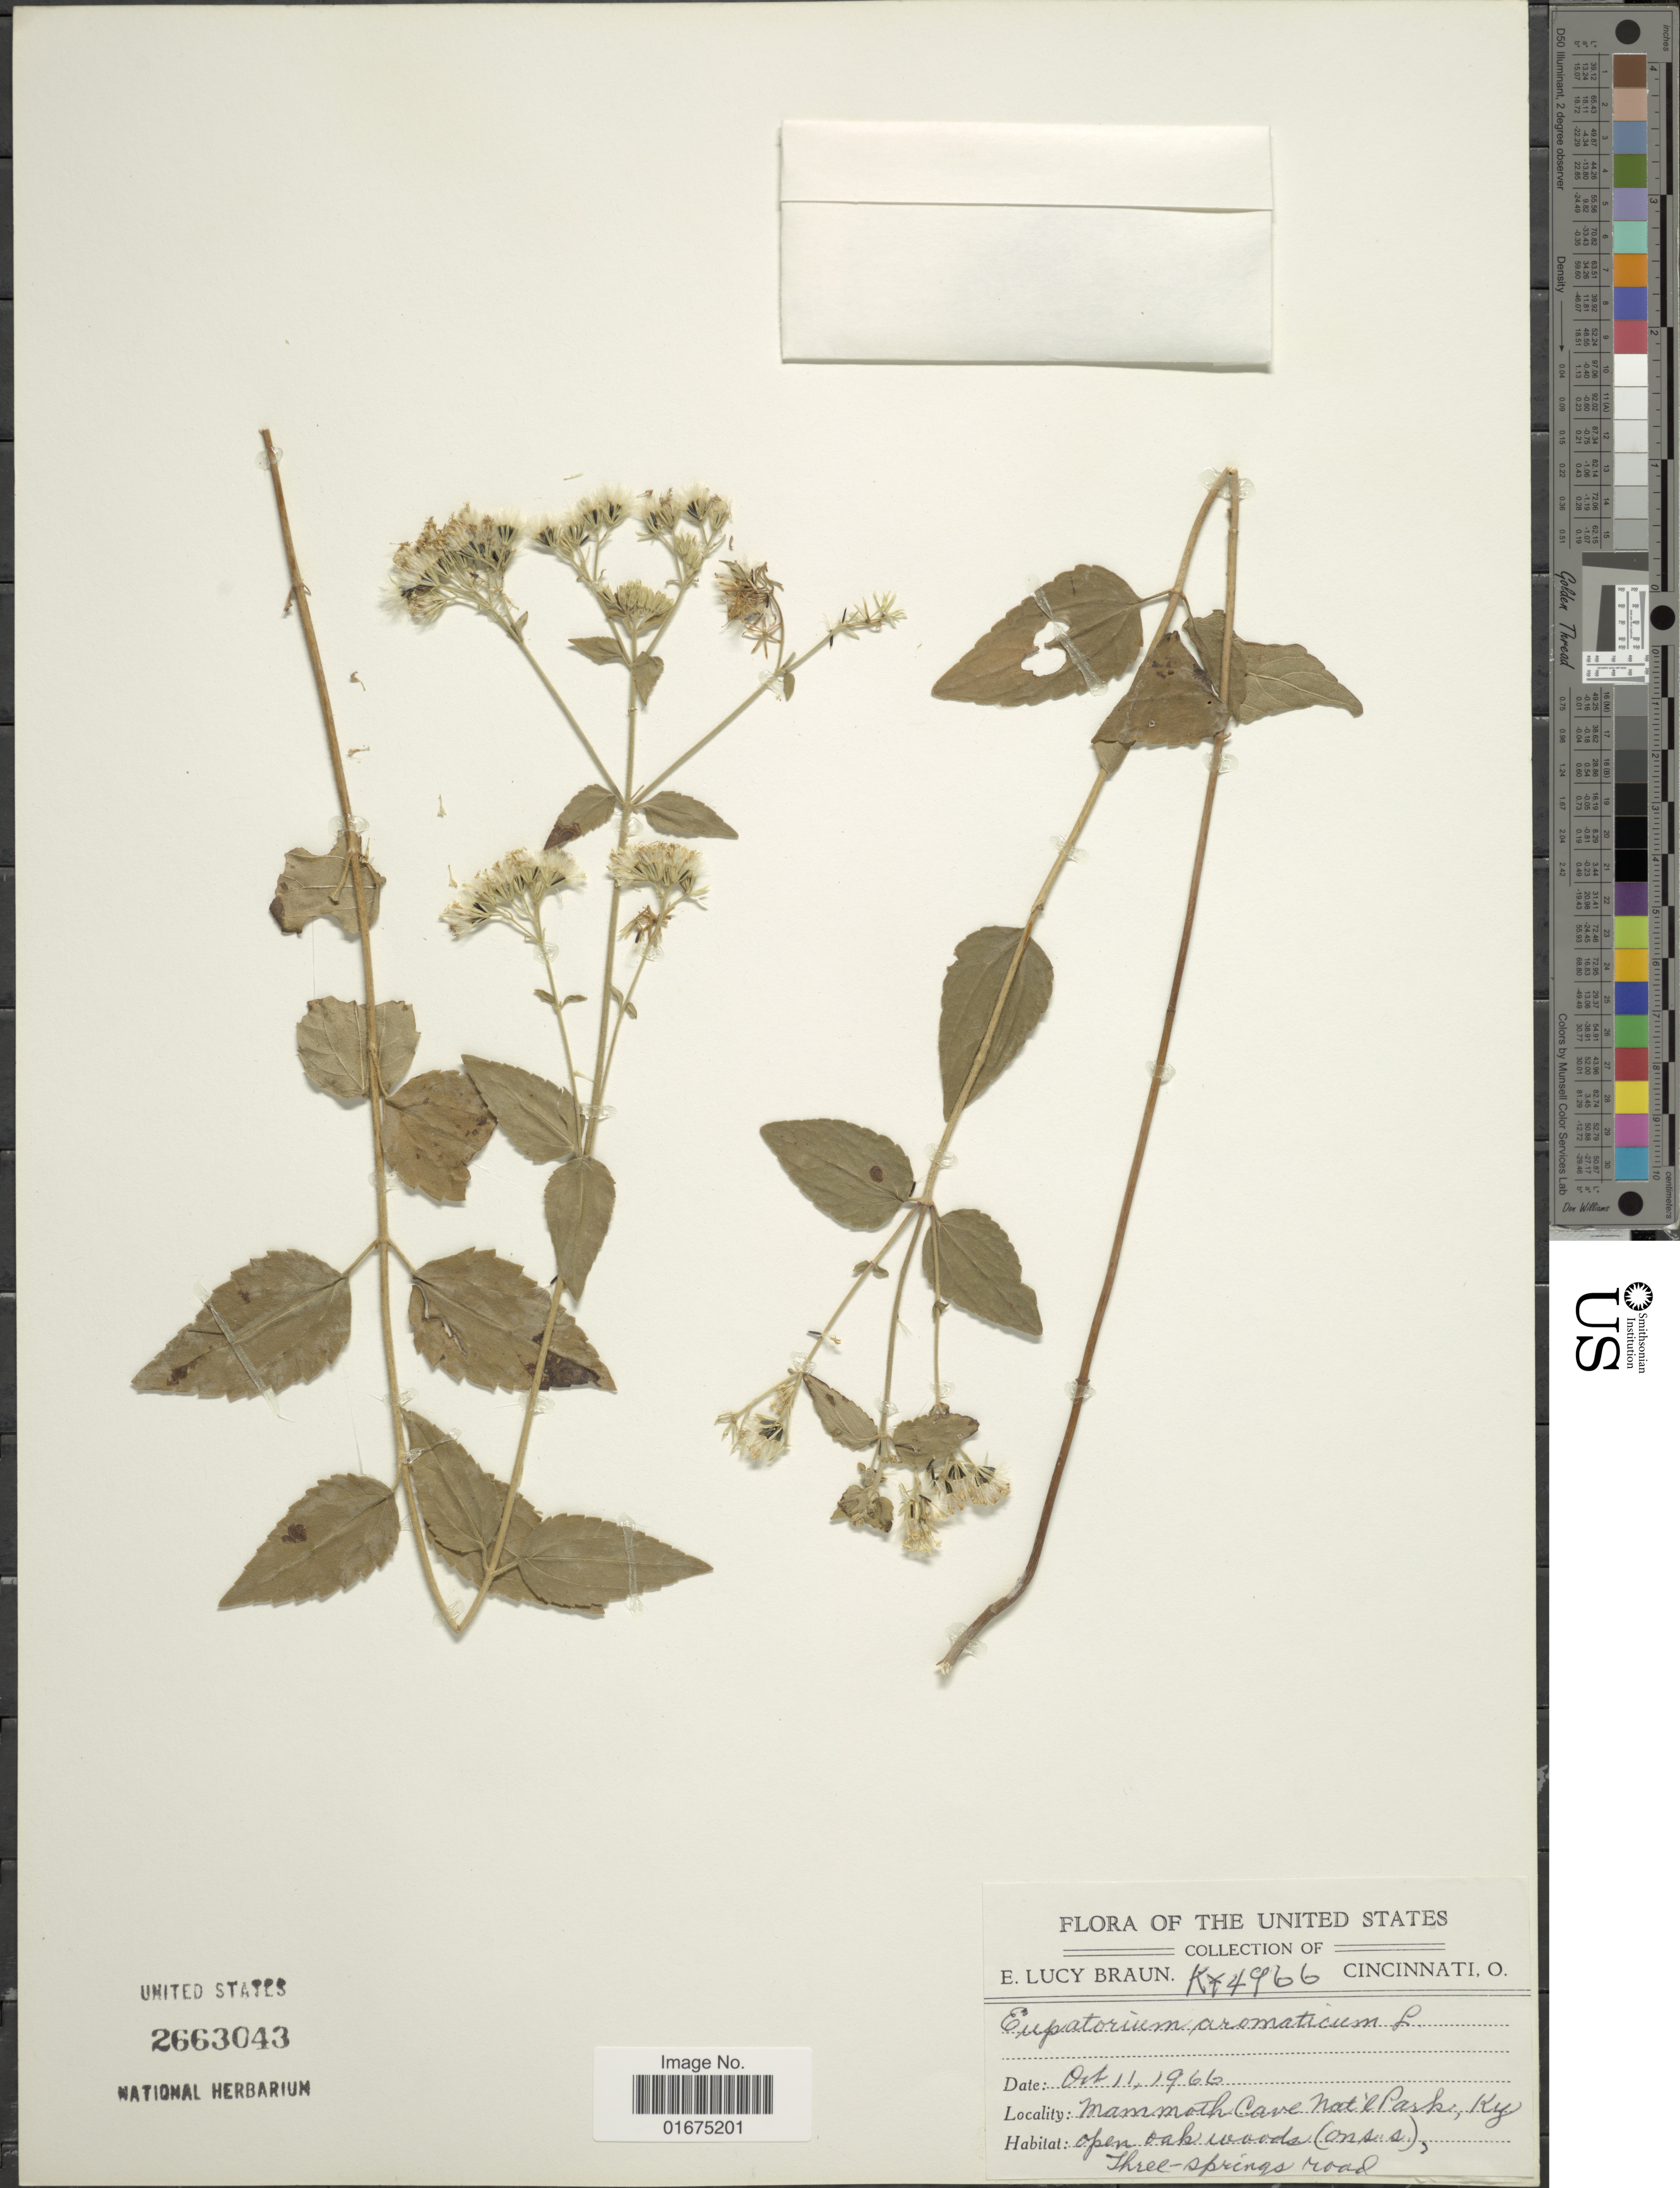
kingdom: Plantae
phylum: Tracheophyta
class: Magnoliopsida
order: Asterales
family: Asteraceae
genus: Ageratina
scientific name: Ageratina aromatica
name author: (L.) Spach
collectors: E. L. Braun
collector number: KY4966*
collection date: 1966-10-11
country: United States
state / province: Kentucky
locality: Mammoth Cave, nat'l Park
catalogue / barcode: US 2663043